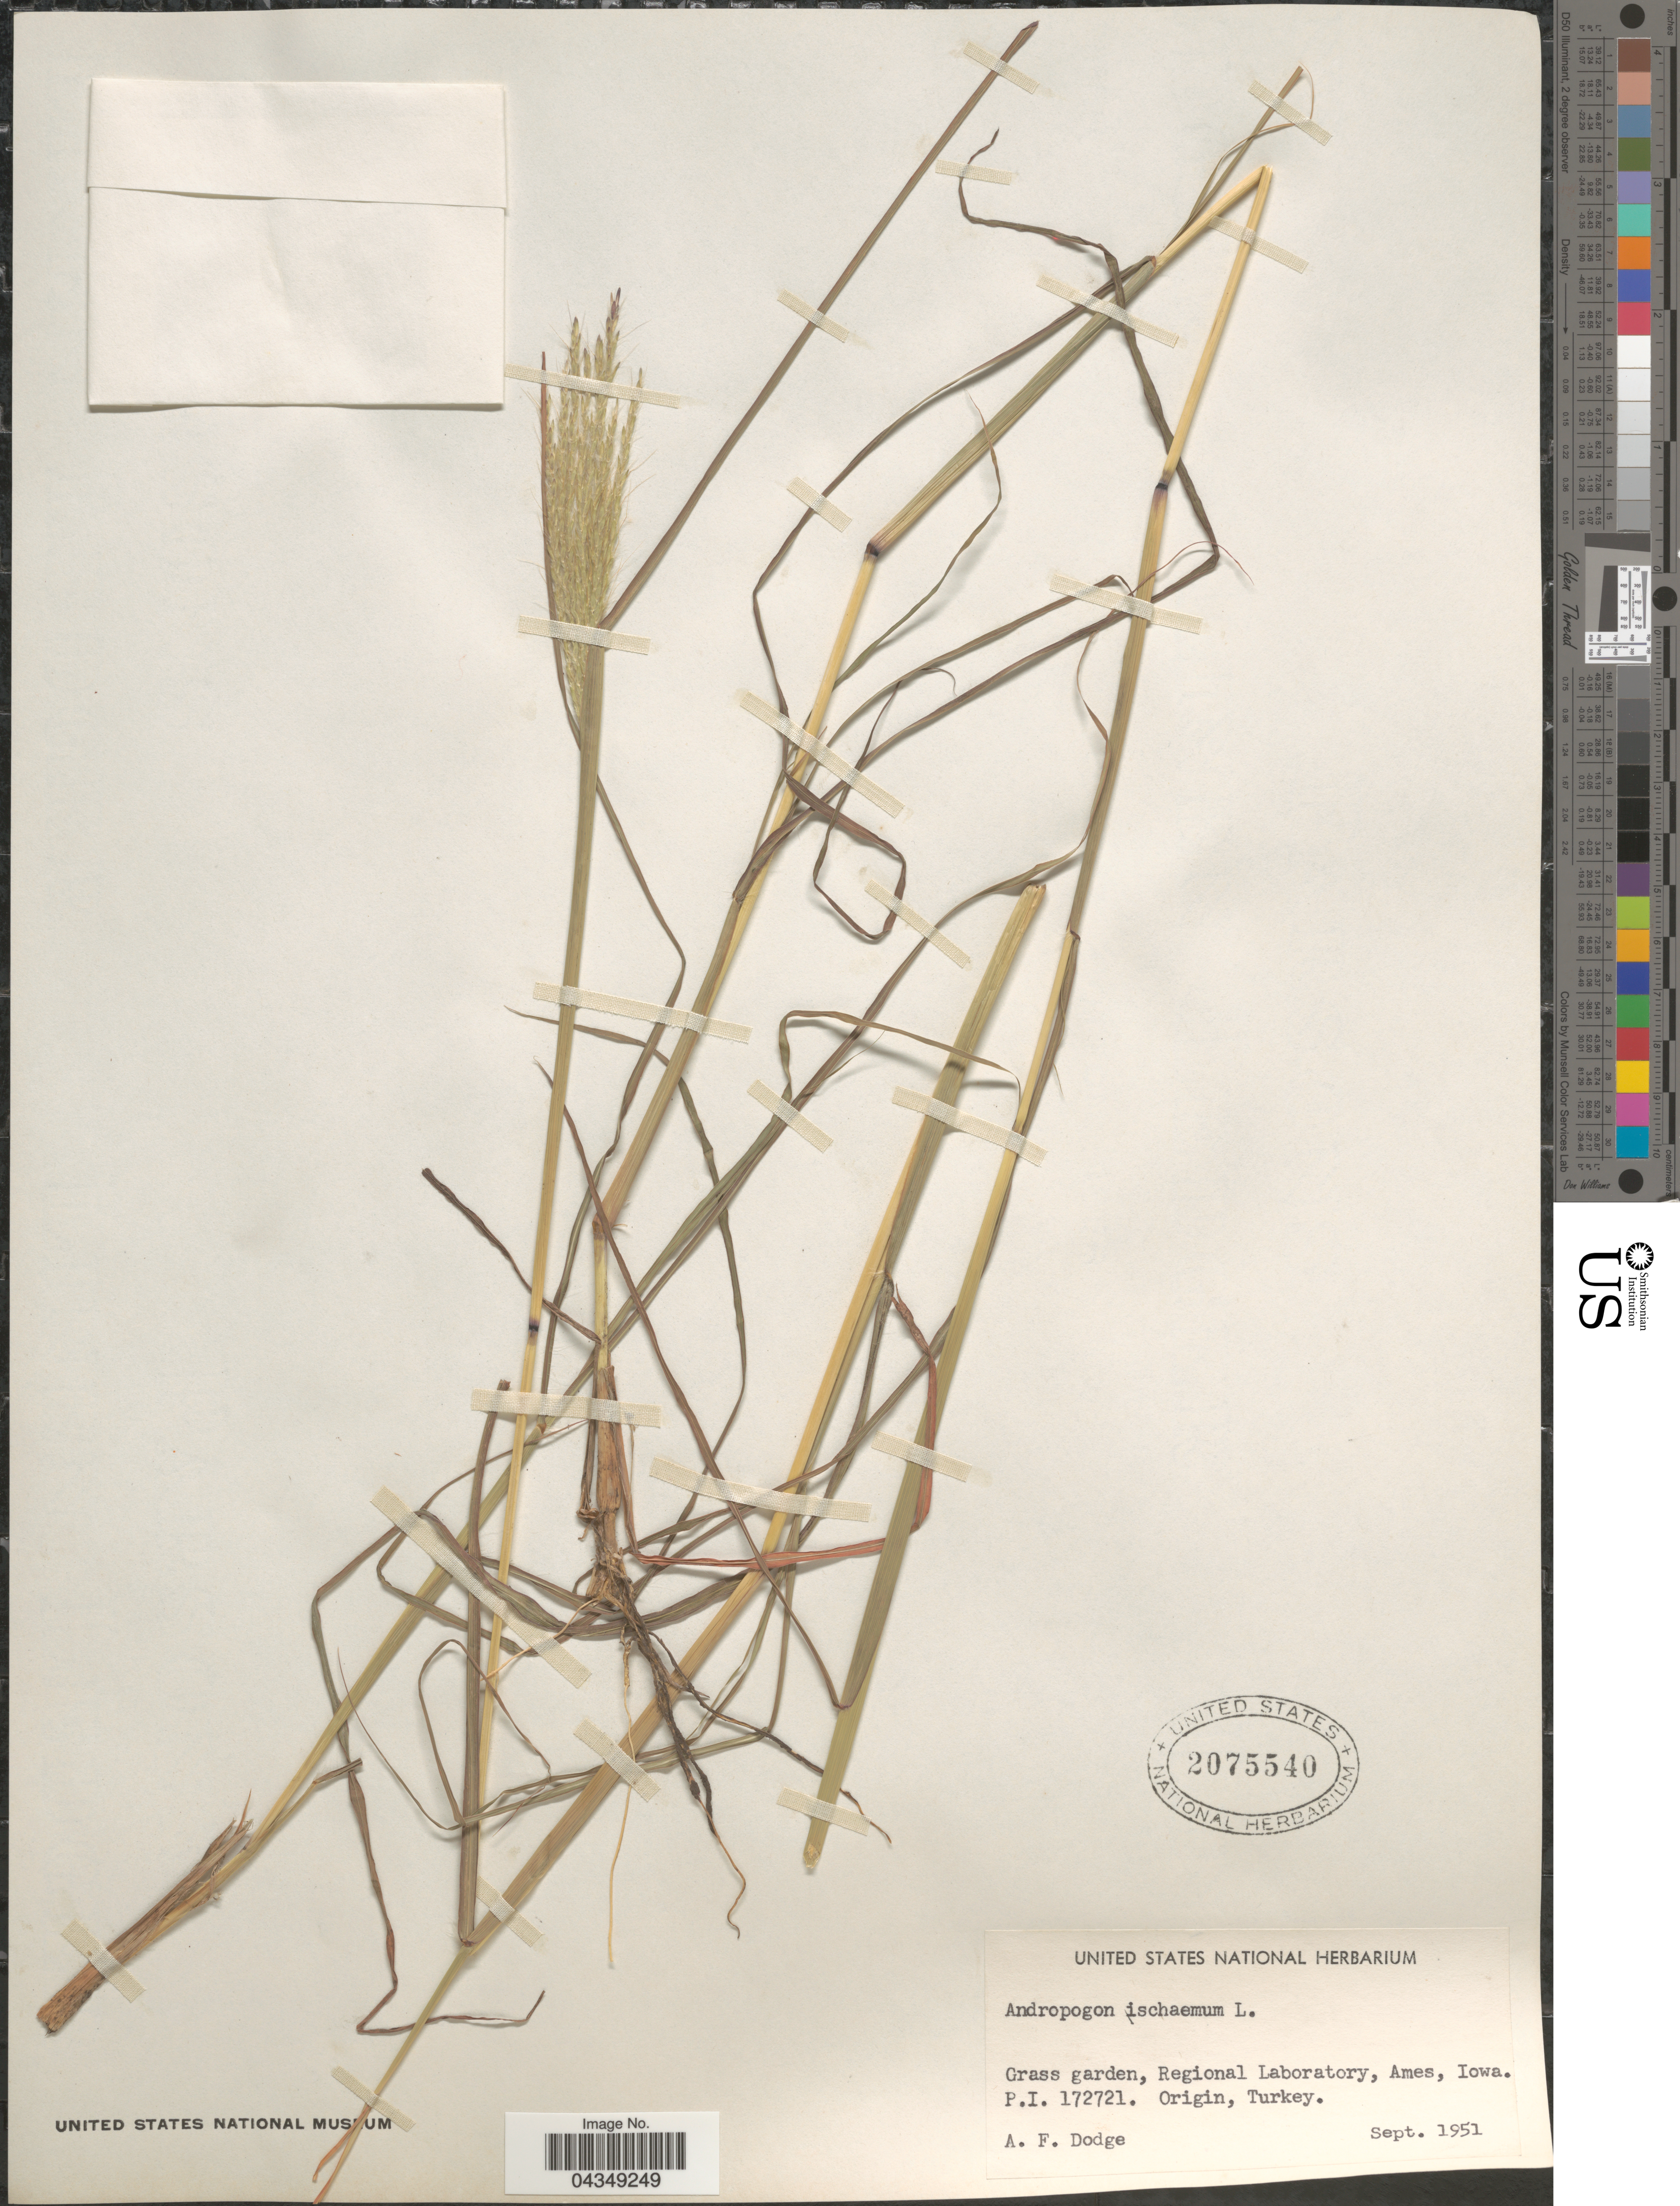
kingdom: Plantae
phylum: Tracheophyta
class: Liliopsida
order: Poales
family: Poaceae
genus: Bothriochloa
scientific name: Bothriochloa ischaemum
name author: (L.) Keng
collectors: A. Dodge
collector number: P.I. 172721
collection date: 1951-09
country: United States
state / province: Iowa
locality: Grass garden, Regional Laboratory, Ames.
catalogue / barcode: US 2075540